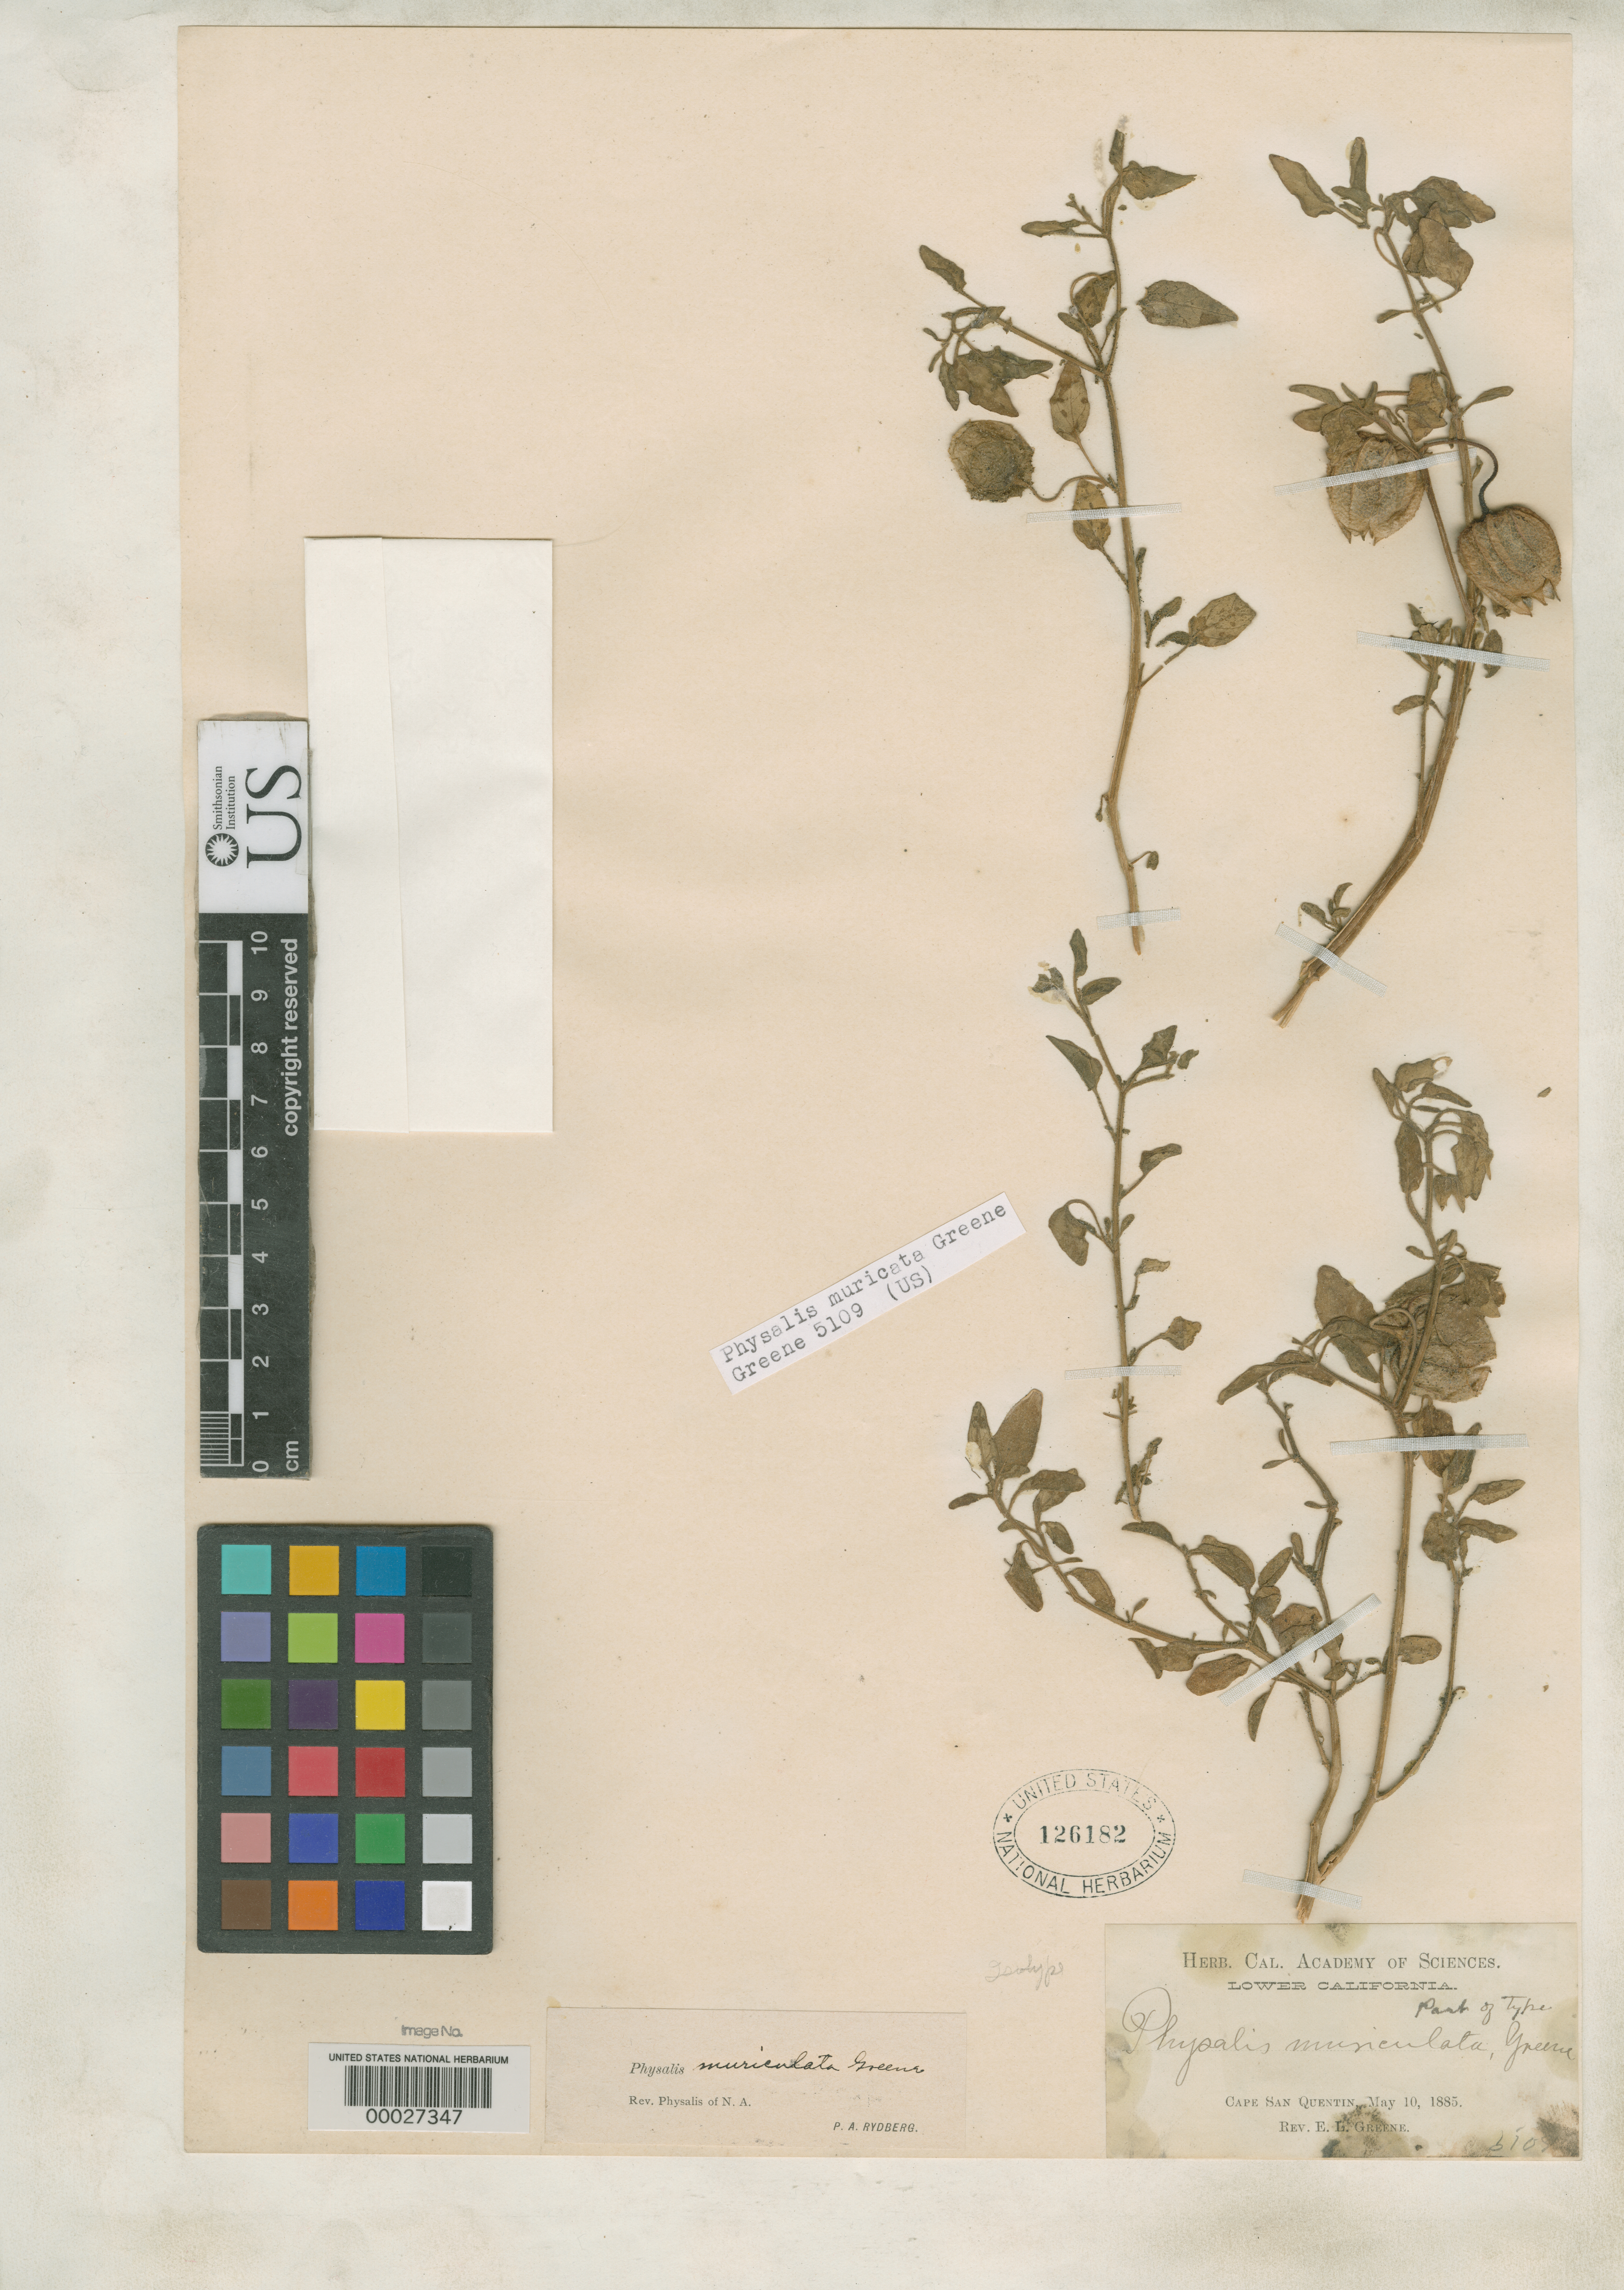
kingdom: Plantae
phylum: Tracheophyta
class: Magnoliopsida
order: Solanales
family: Solanaceae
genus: Physalis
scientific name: Physalis muriculata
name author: Greene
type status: Isotype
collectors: E. L. Greene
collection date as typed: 10 May 1885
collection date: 1885-05-10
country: Mexico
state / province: Baja California Norte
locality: Cape San Quentin.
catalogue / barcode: US 126182